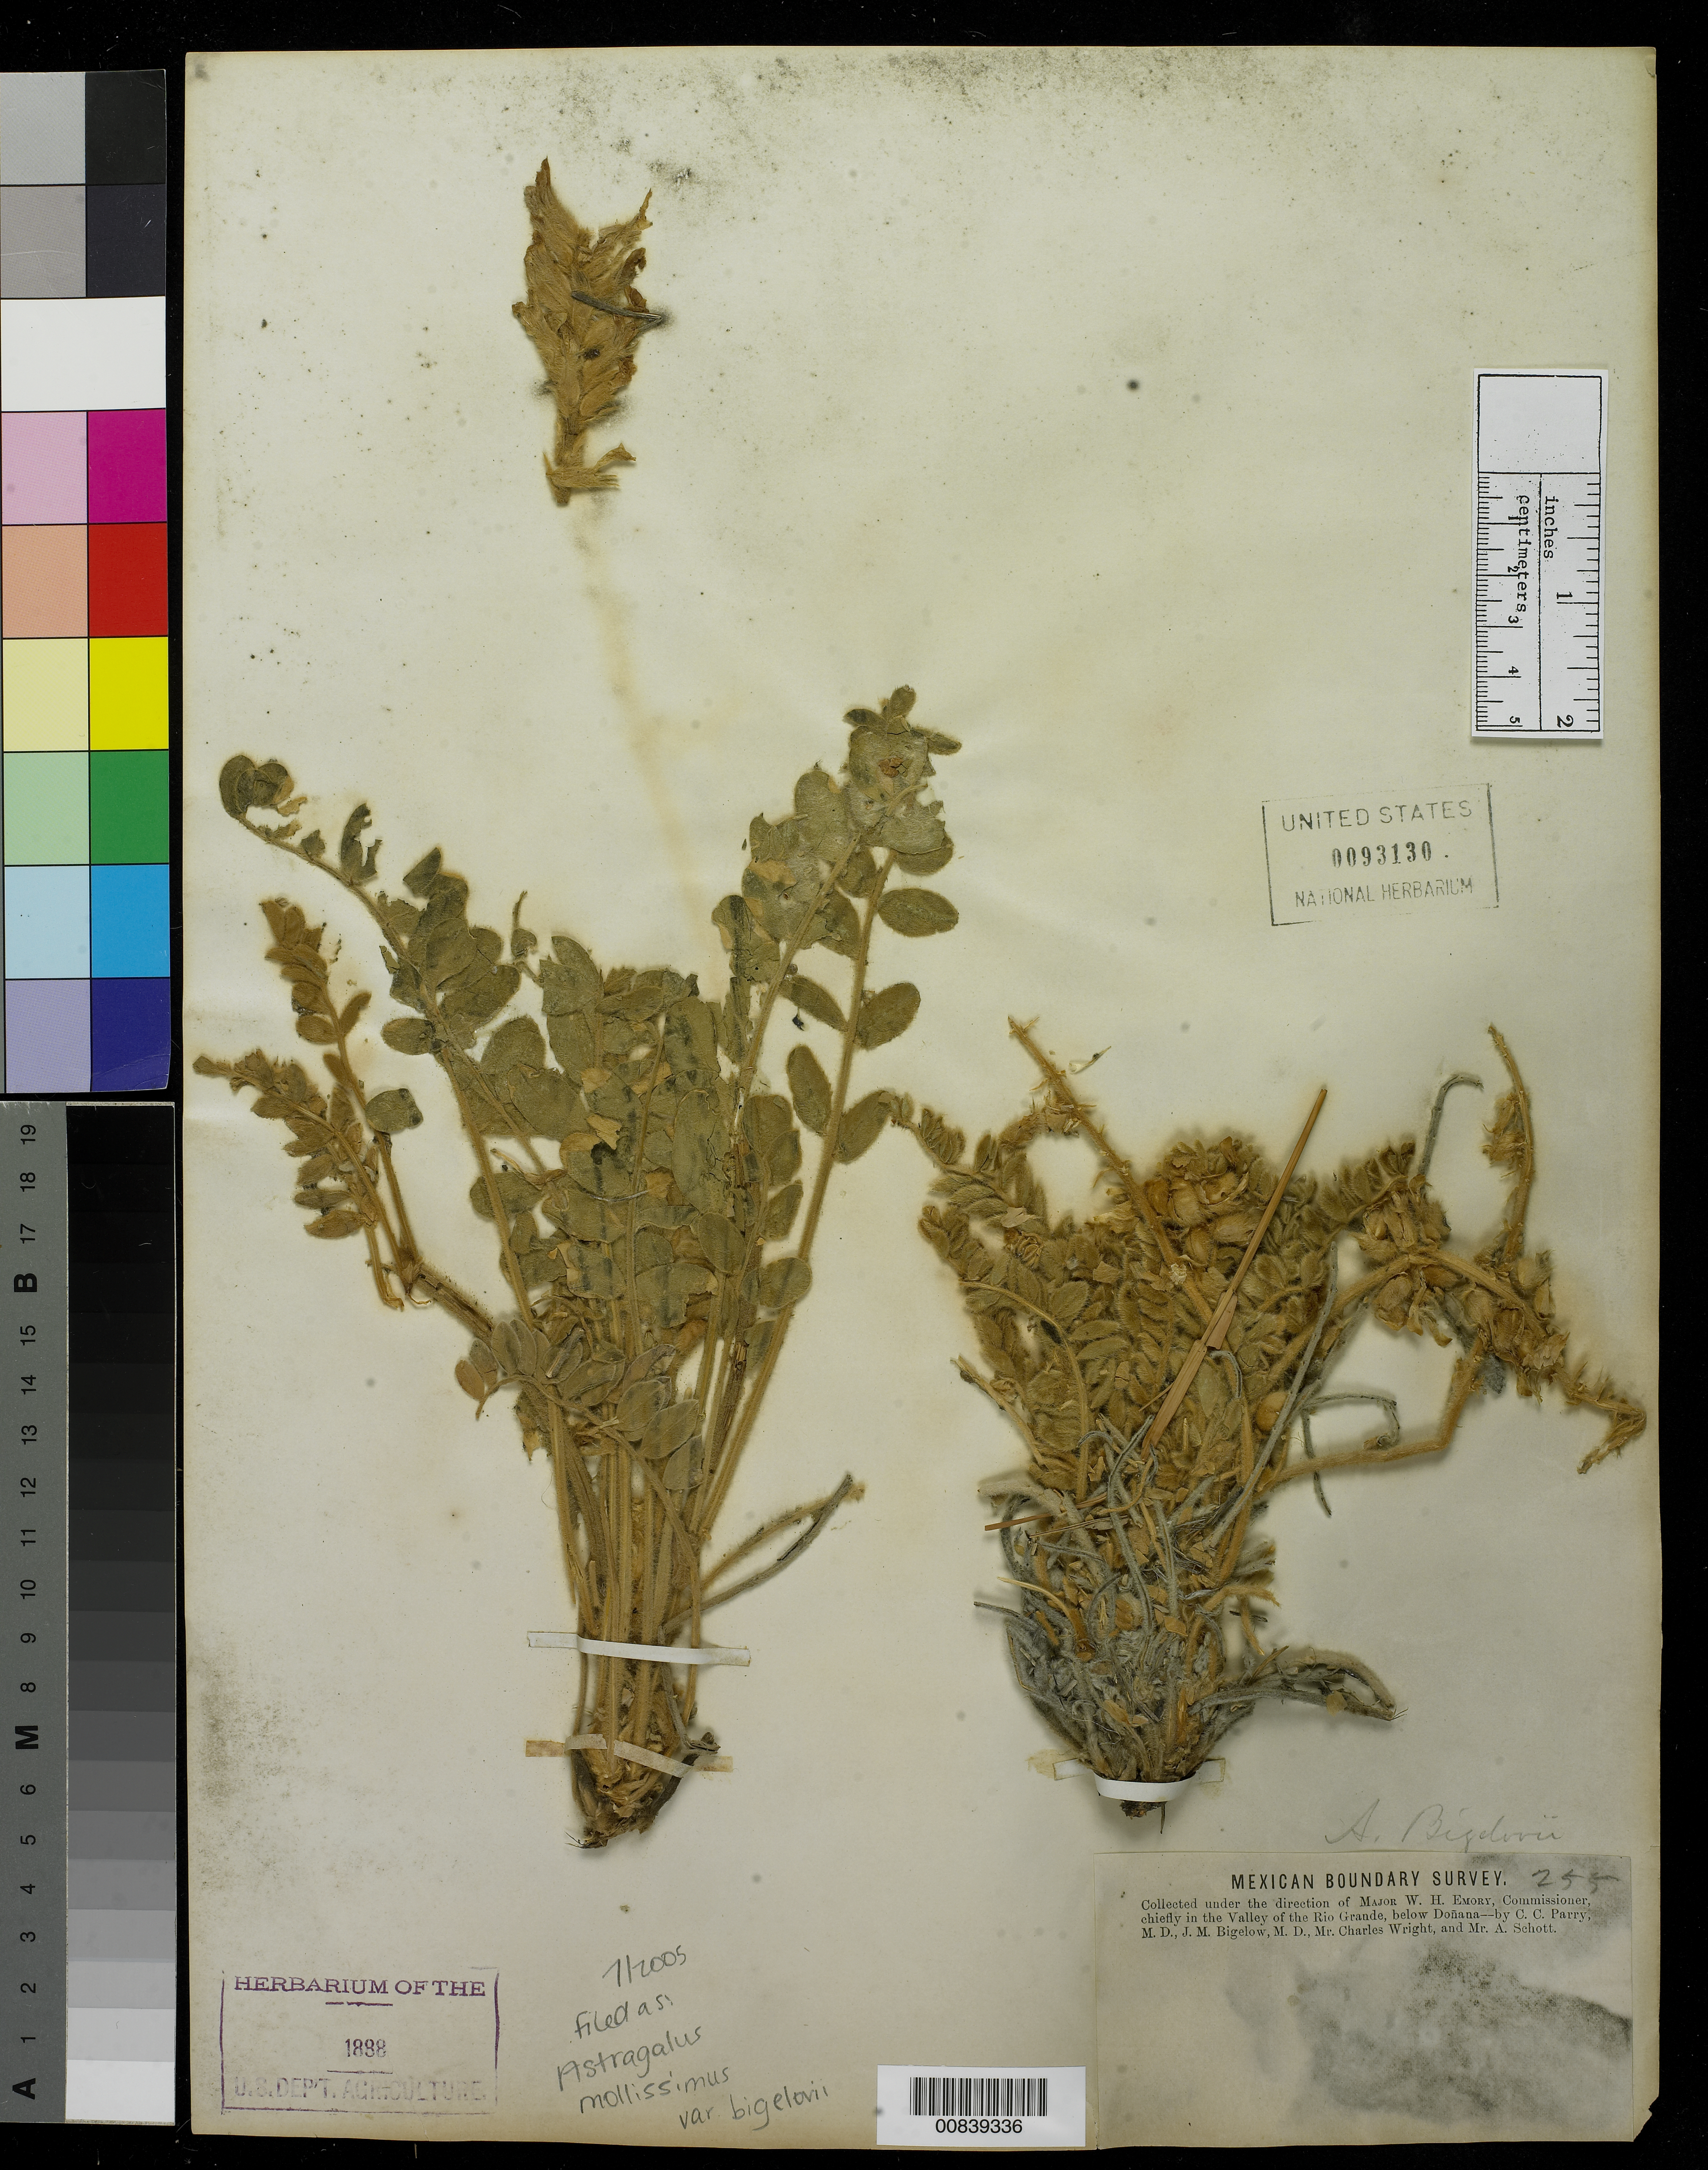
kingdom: Plantae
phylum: Tracheophyta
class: Magnoliopsida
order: Fabales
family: Fabaceae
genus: Astragalus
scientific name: Astragalus mollissimus var. bigelovii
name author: (A. Gray) Barneby ex B.L. Turner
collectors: C. C. Parry, J. M. Bigelow, C. Wright & A. C. V. Schott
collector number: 255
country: United States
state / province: New Mexico / Texas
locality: Valley of the Rio Grande, below Doñana.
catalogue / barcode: US 93130